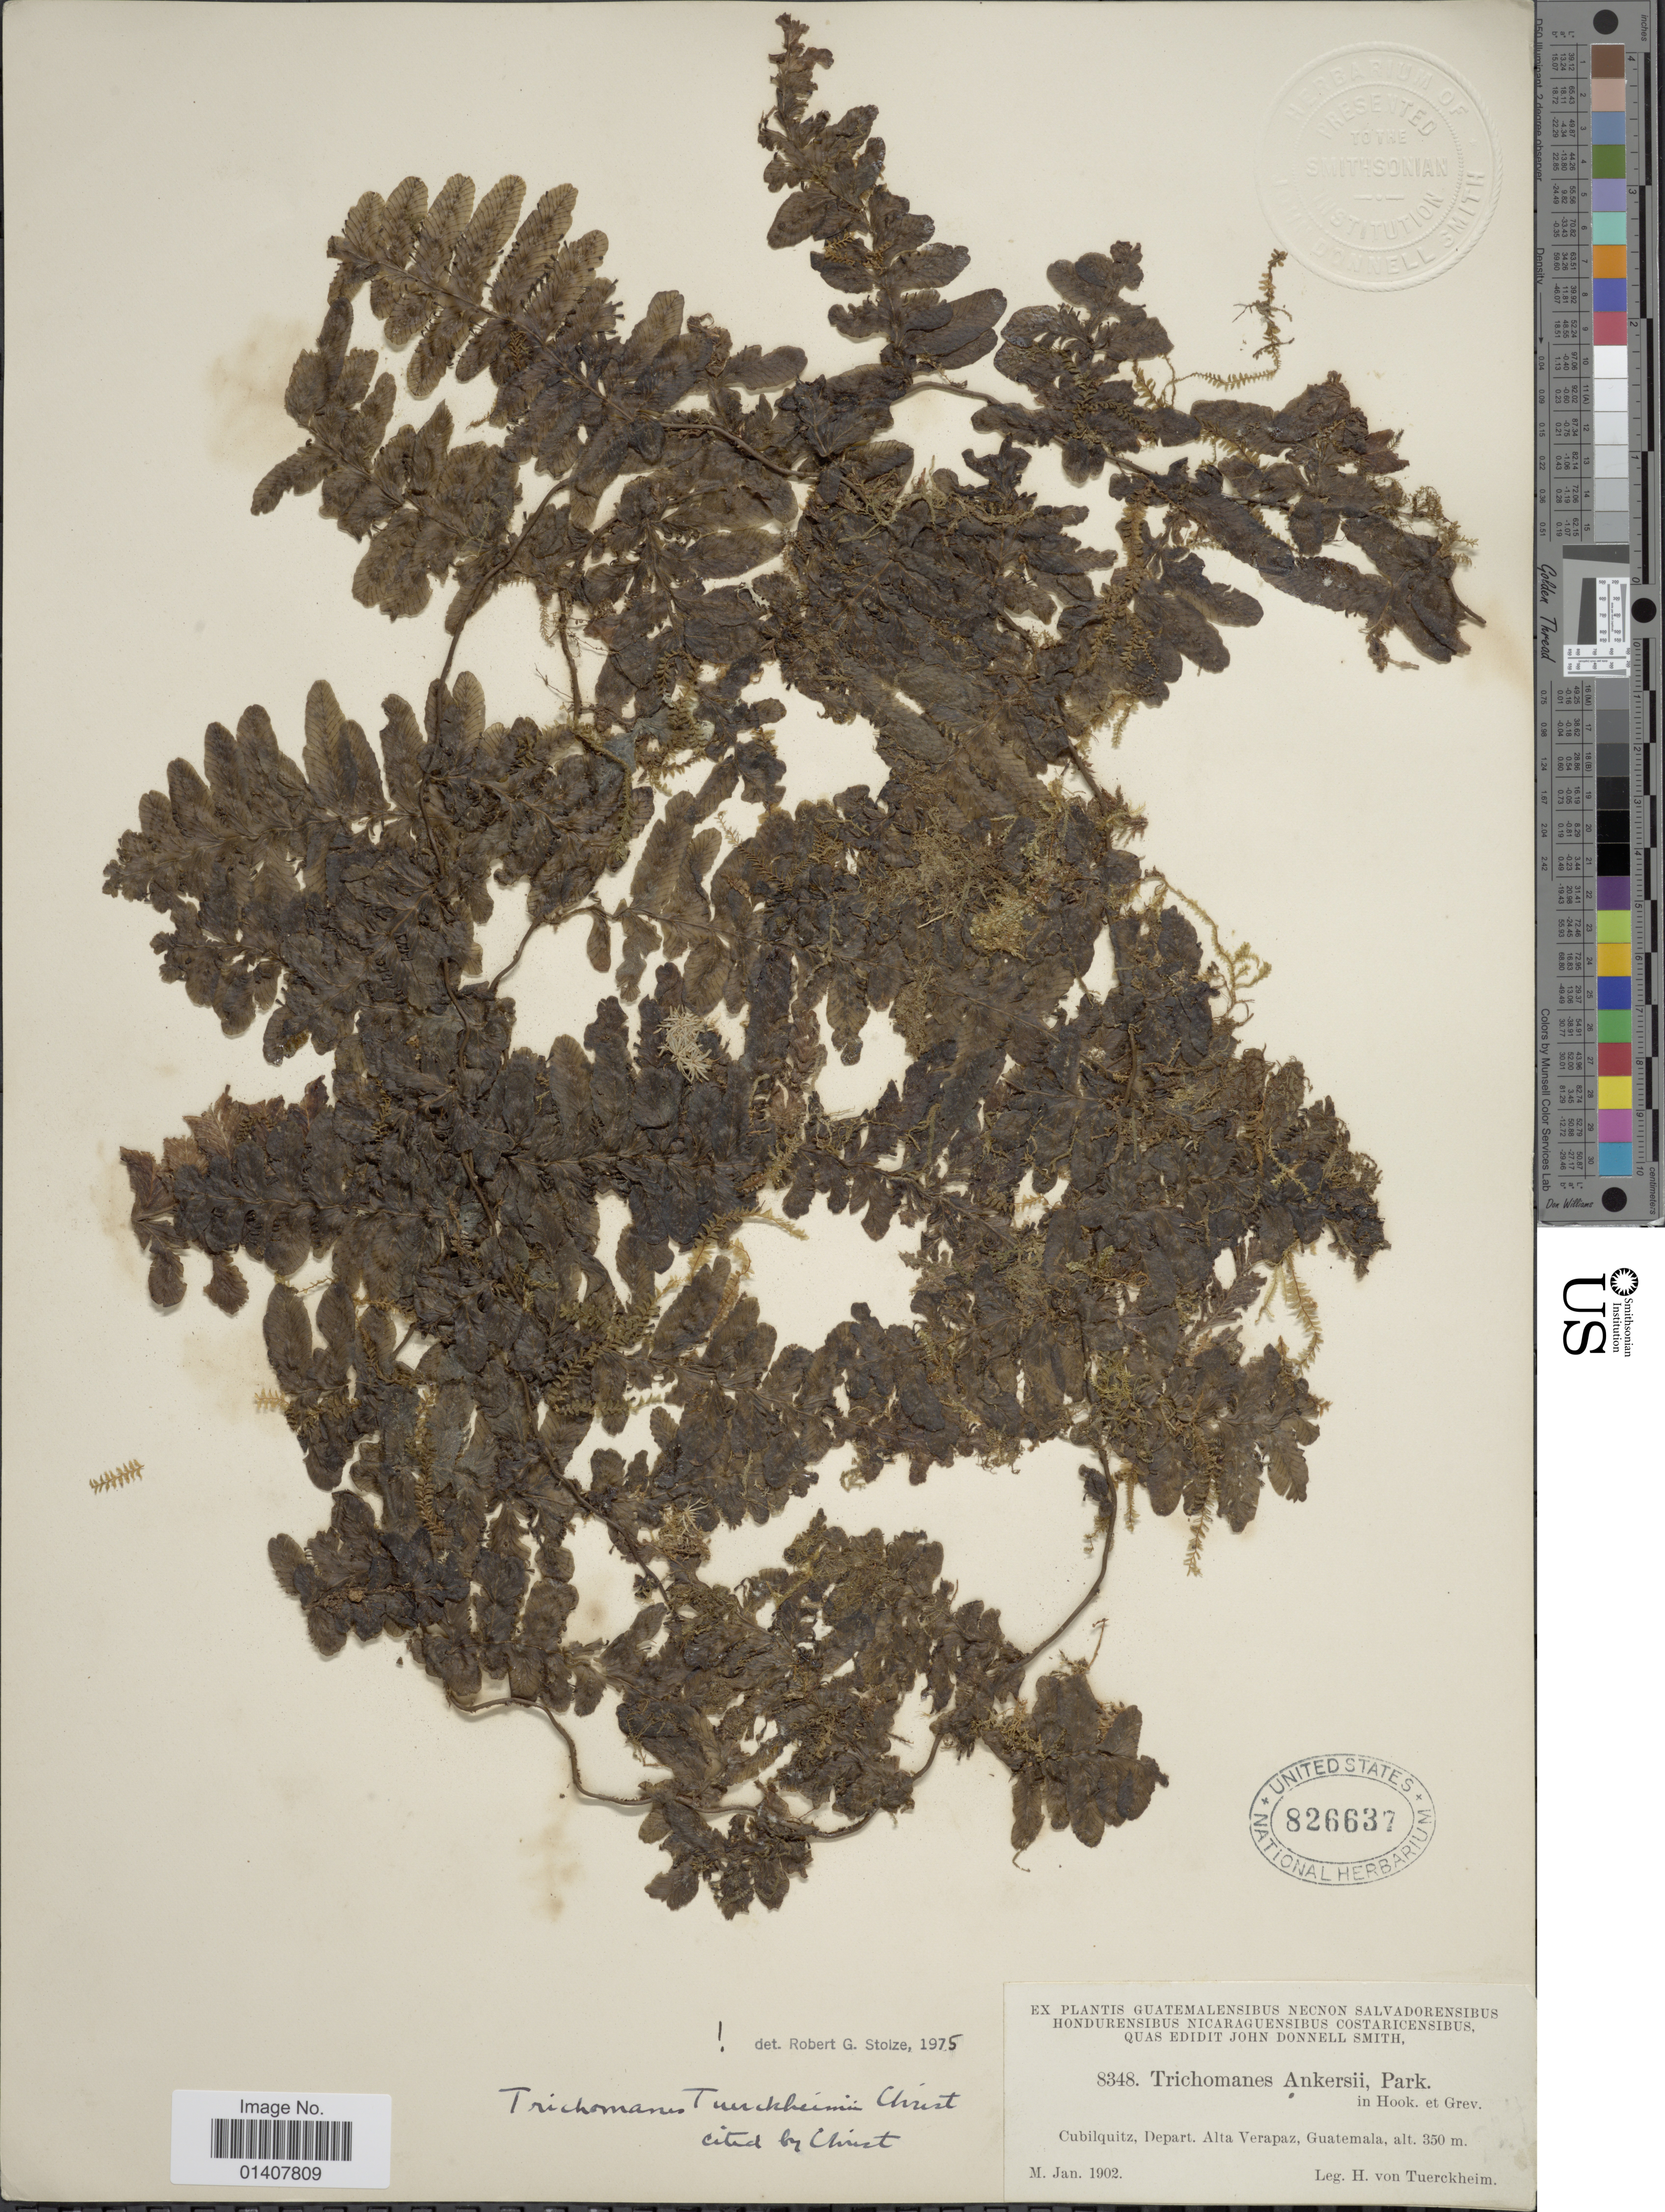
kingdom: Plantae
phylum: Tracheophyta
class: Polypodiopsida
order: Hymenophyllales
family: Hymenophyllaceae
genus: Trichomanes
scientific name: Trichomanes tuerckheimii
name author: Christ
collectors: H. von Tuerckheim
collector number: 8348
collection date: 1902-01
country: Guatemala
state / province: Alta Verapaz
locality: Cubilquitz, Depart. Alta Verapaz, Guatemala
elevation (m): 350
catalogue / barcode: US 826637